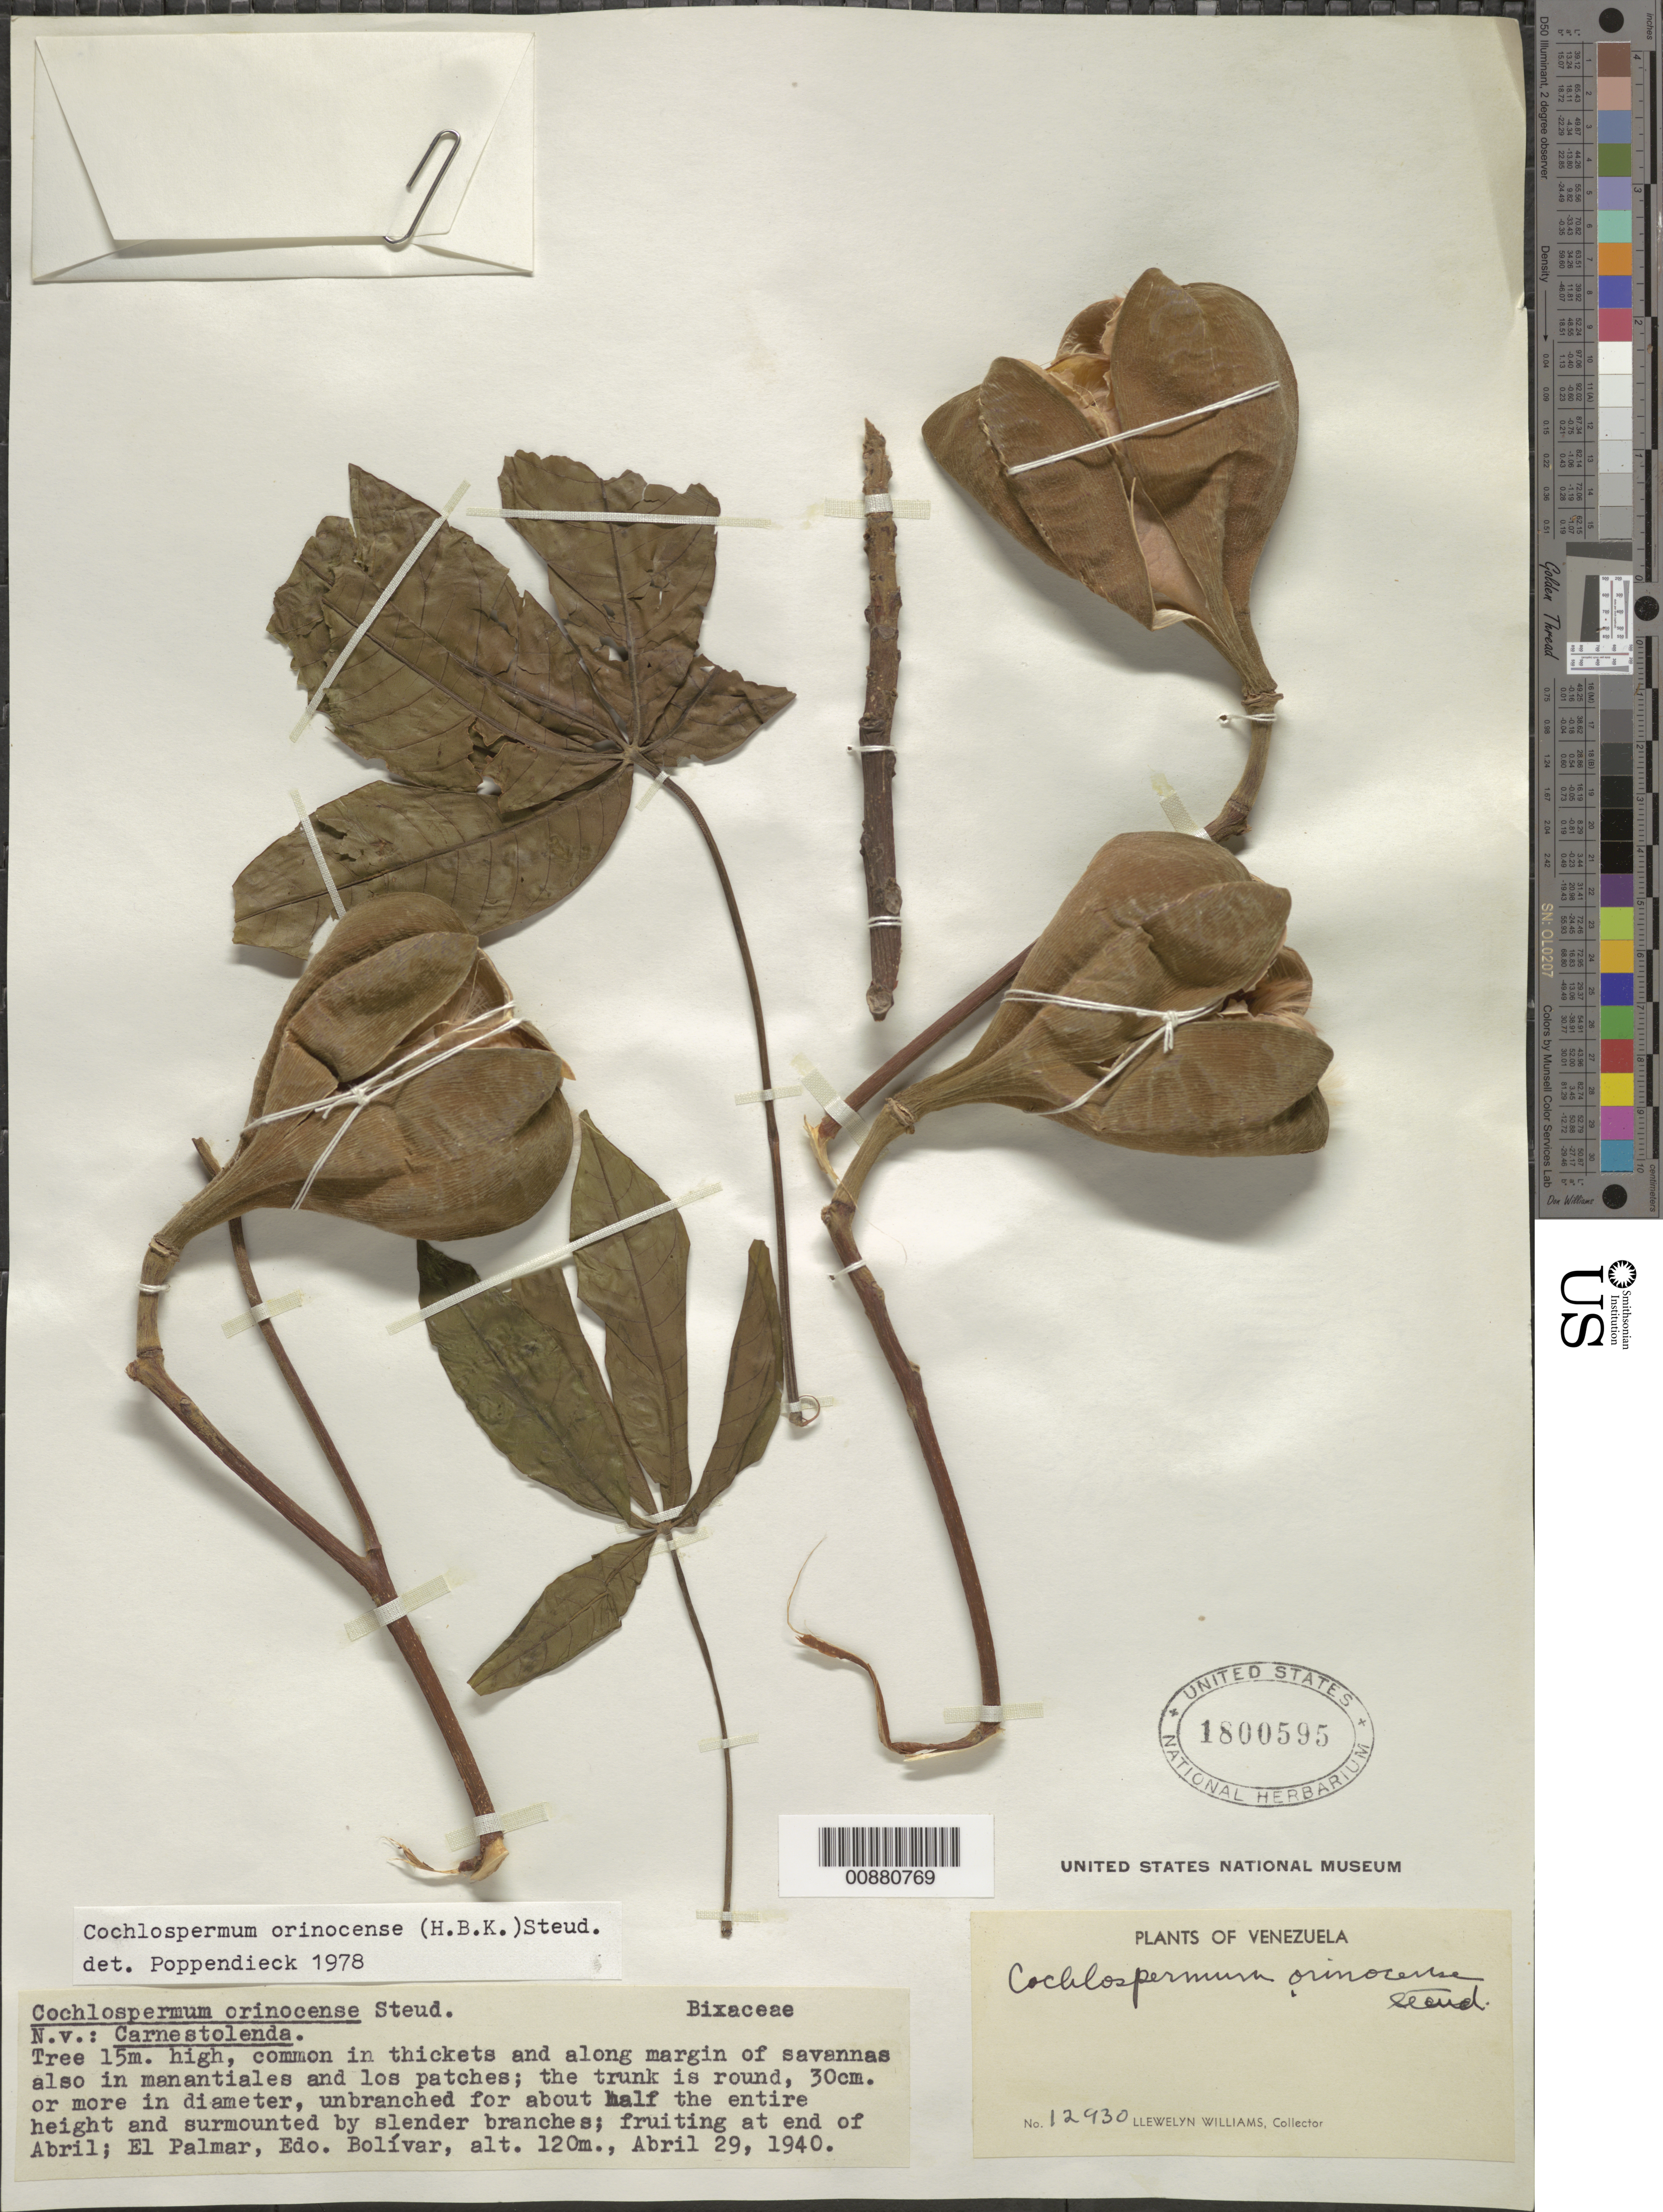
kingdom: Plantae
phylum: Tracheophyta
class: Magnoliopsida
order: Malvales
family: Cochlospermaceae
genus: Cochlospermum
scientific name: Cochlospermum orinocense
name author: (Kunth) Steud.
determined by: Poppendieck, H.-H., (HBG), Institut fur Allgemeine Botanik und Botanischer Garten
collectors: Ll. Williams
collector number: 12930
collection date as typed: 29-Apr-40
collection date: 1940-04-29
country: Venezuela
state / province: Bolívar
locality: El Palmar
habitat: Thickets and alon margin of savannas, also in manatiales and patches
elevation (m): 120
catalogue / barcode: US 1800595